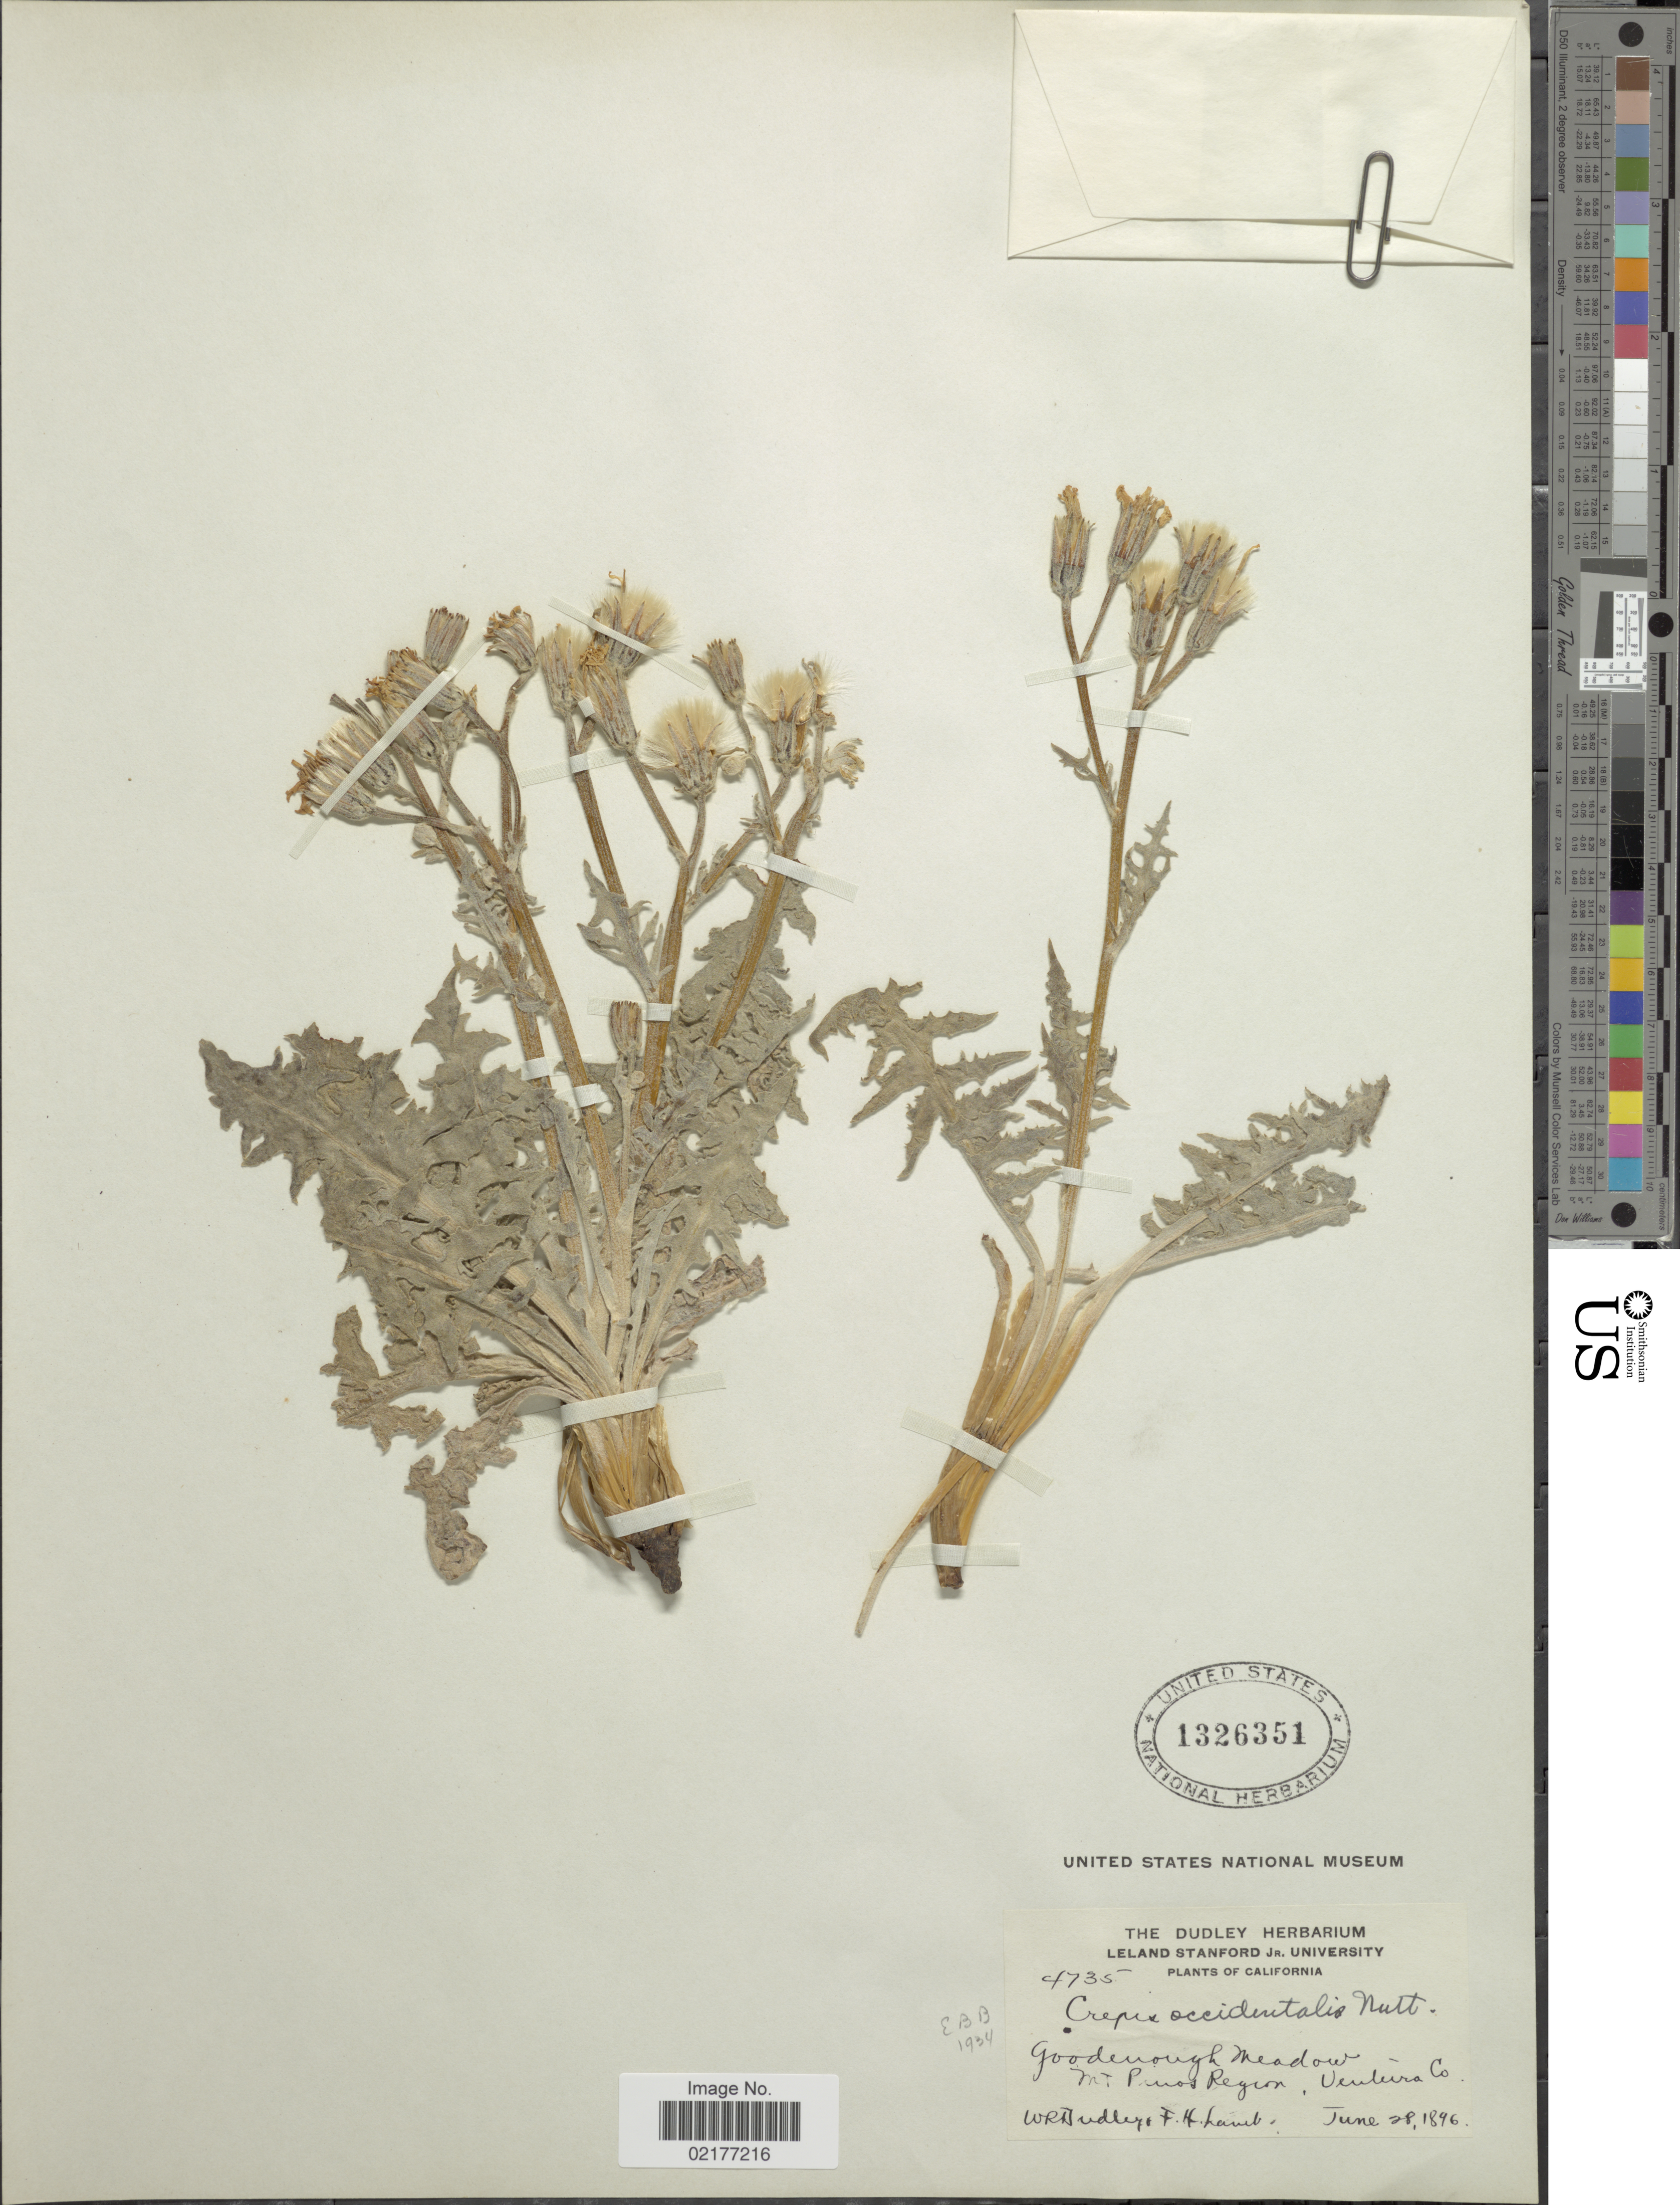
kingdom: Plantae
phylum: Tracheophyta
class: Magnoliopsida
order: Asterales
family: Asteraceae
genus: Crepis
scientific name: Crepis occidentalis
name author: Nutt.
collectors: W. Dudley & F. H. Lamb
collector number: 4735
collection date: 1896-06-28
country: United States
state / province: California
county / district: Ventura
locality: Goodenough Meadow, Mt. Pinos Region, Ventura Co.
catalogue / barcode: US 1326351